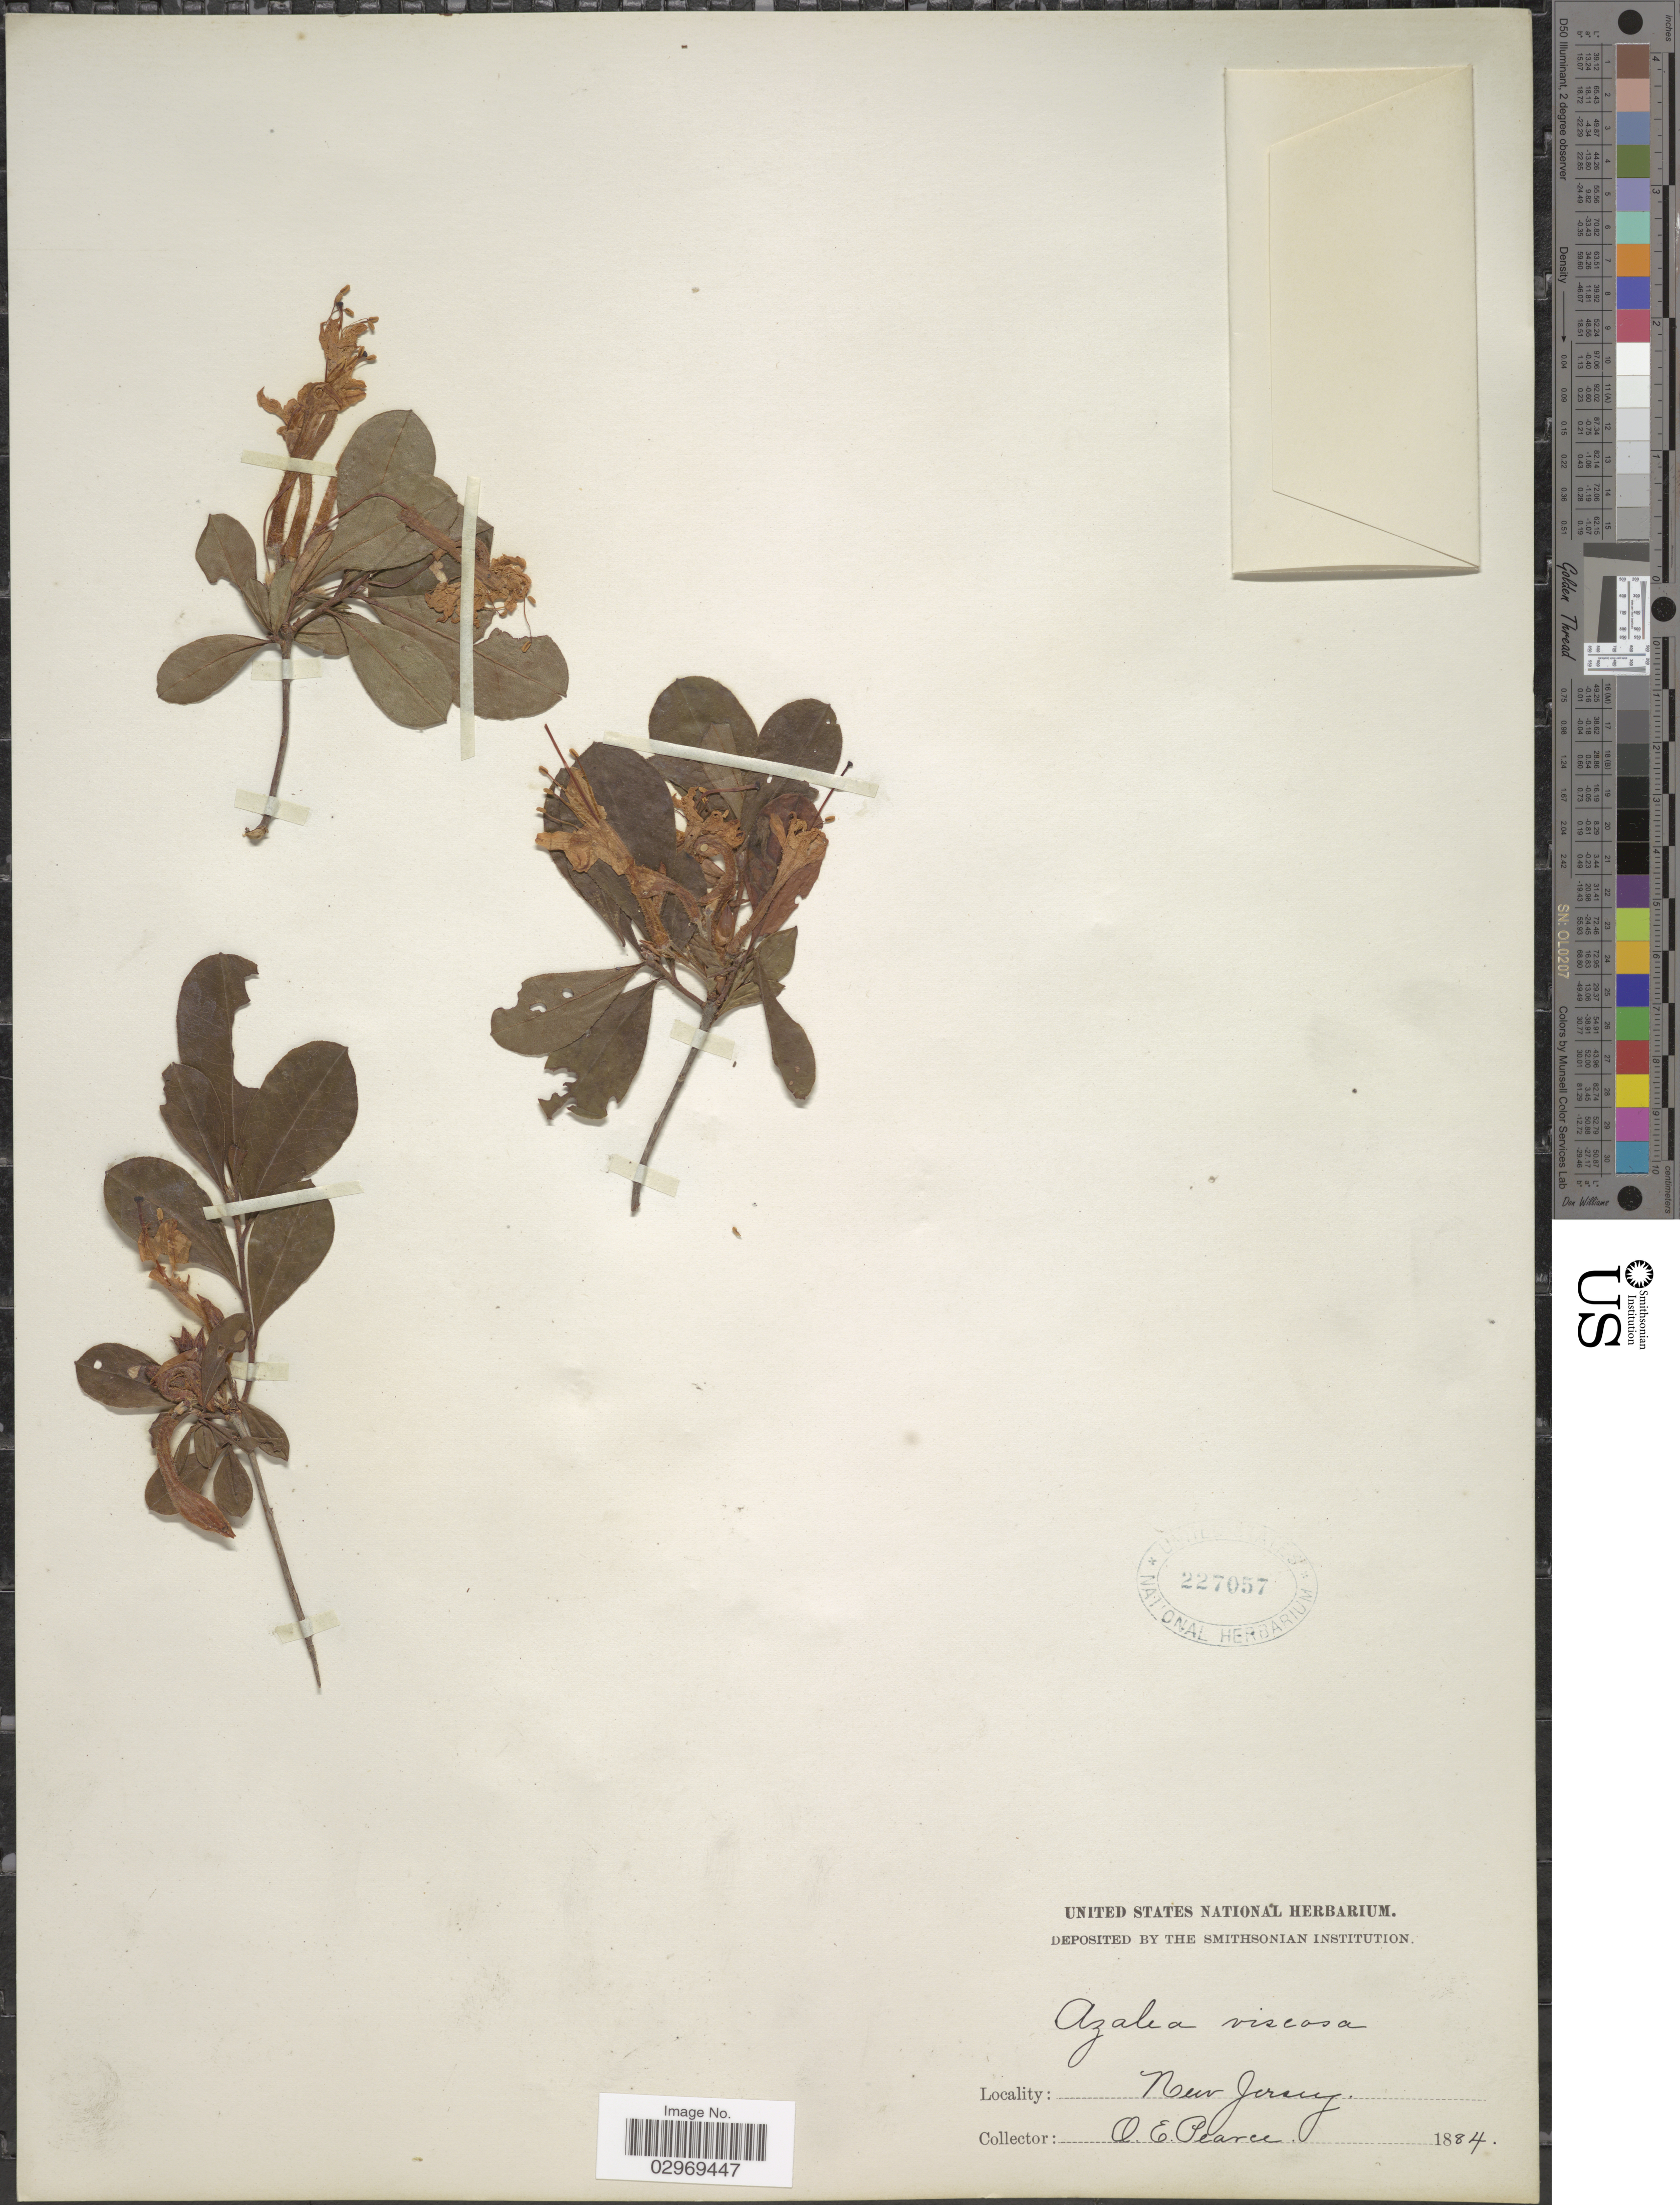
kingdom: Plantae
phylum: Tracheophyta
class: Magnoliopsida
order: Ericales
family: Ericaceae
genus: Rhododendron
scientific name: Rhododendron viscosum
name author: (L.) Torr.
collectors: O. E. Pearce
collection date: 1884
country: United States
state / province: New Jersey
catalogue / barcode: US 227057